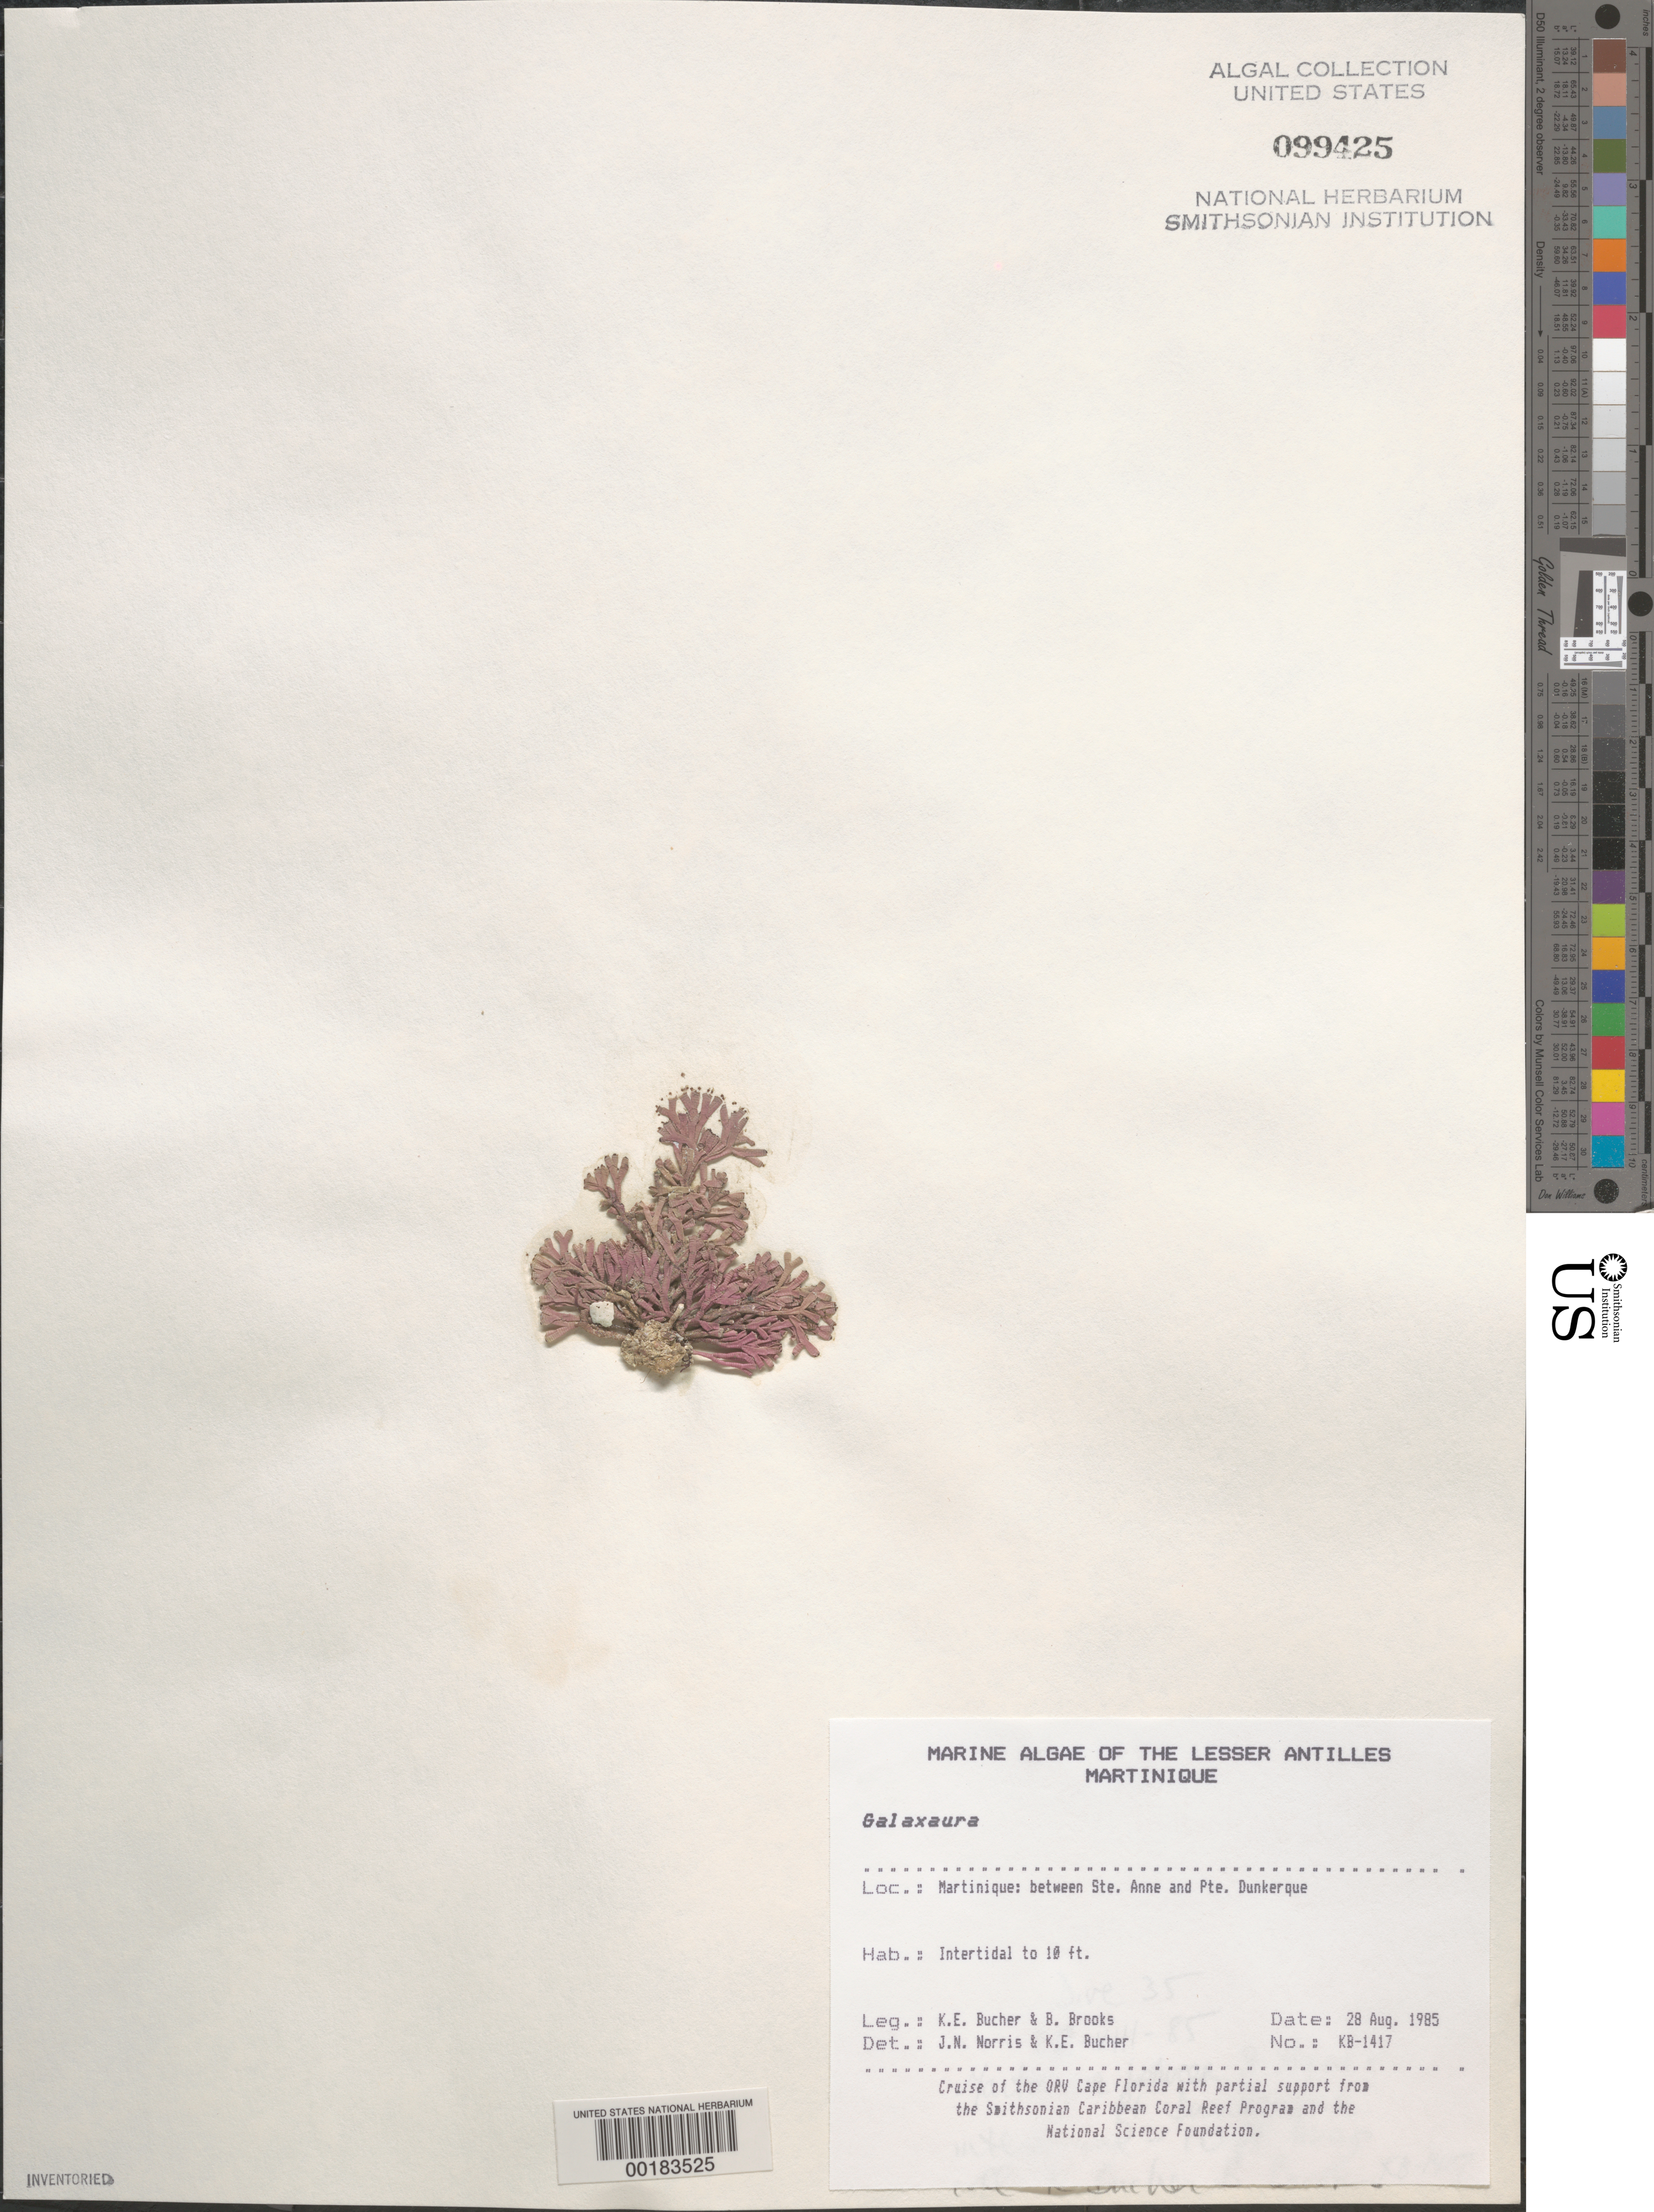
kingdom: Plantae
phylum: Rhodophyta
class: Florideophyceae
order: Nemaliales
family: Galaxauraceae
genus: Galaxaura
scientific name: Galaxaura sp.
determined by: Norris, J. N.; Bucher, K. E.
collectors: K. E. Bucher & B. Brooks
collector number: Kb-1417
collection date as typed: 28 Aug 1985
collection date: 1985-08-28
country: Martinique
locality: Between Sainte Anne and Pointe Dunkerque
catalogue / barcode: US 99425